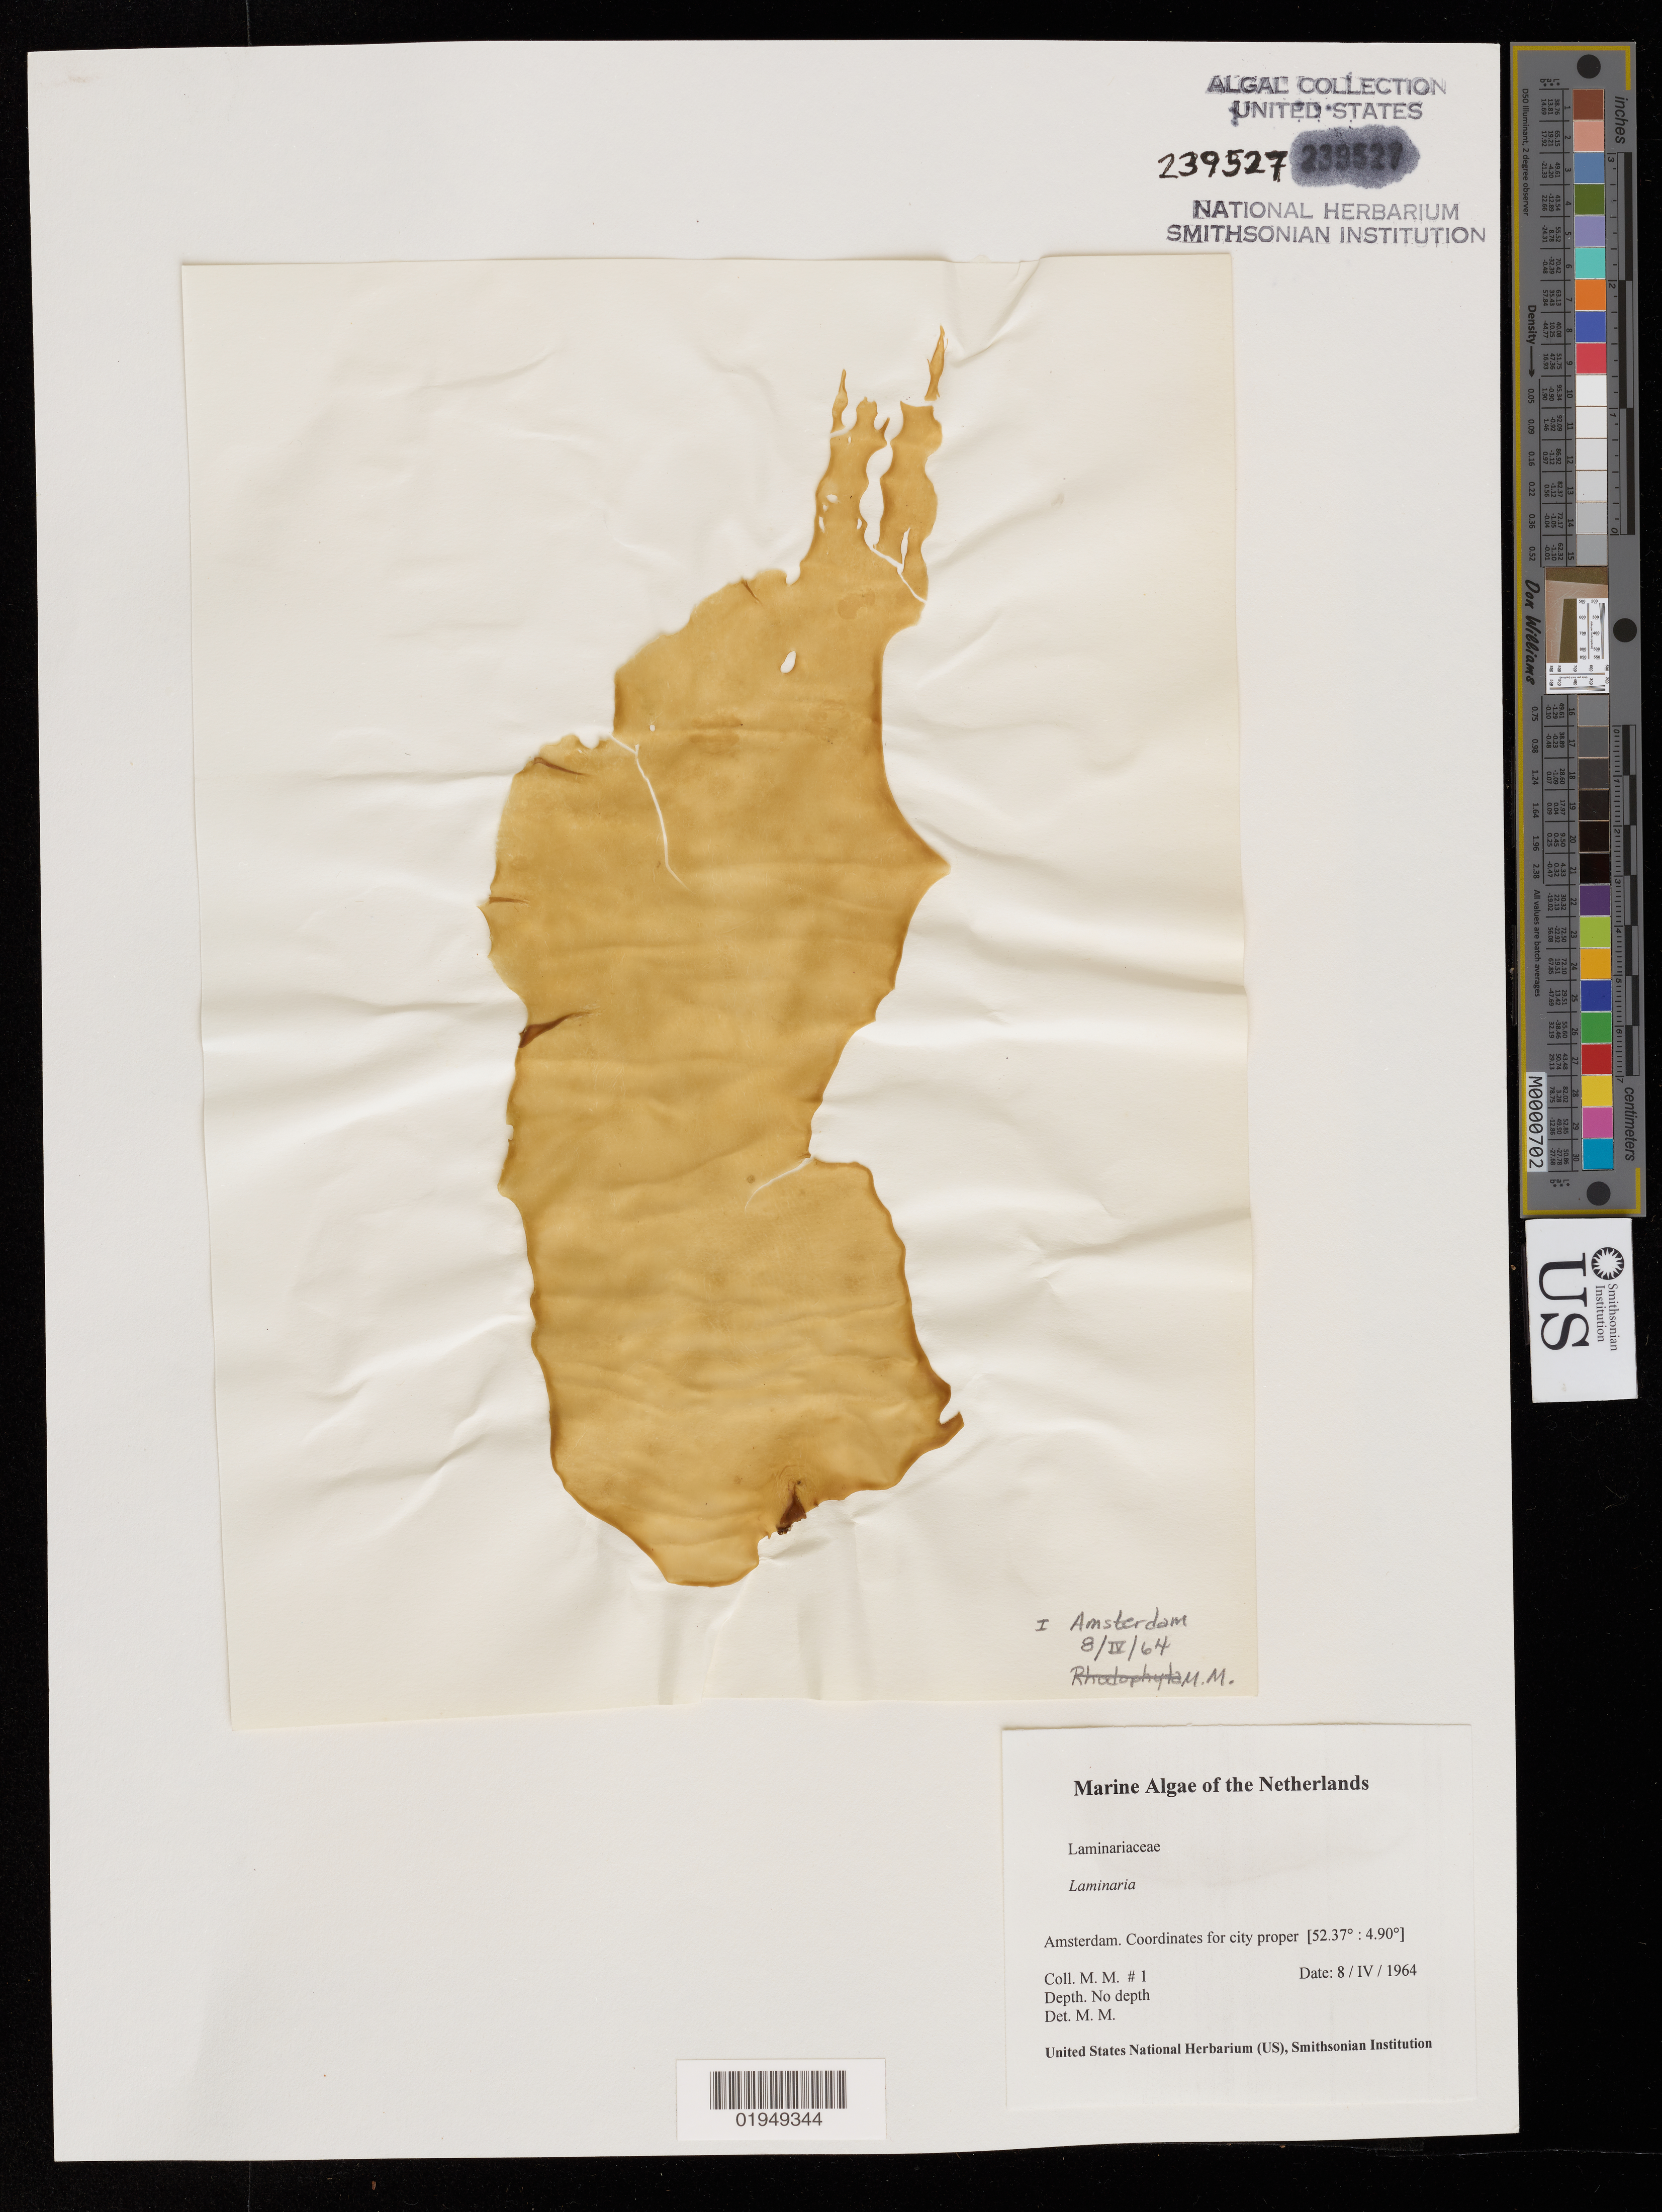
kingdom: Chromista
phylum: Ochrophyta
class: Phaeophyceae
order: Laminariales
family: Laminariaceae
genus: Laminaria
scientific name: Laminaria sp.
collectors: M. M.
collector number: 1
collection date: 1964-04-08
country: Netherlands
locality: Amsterdam. Coordinates for city proper [52.37° : 4.90°]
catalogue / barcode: US 239527